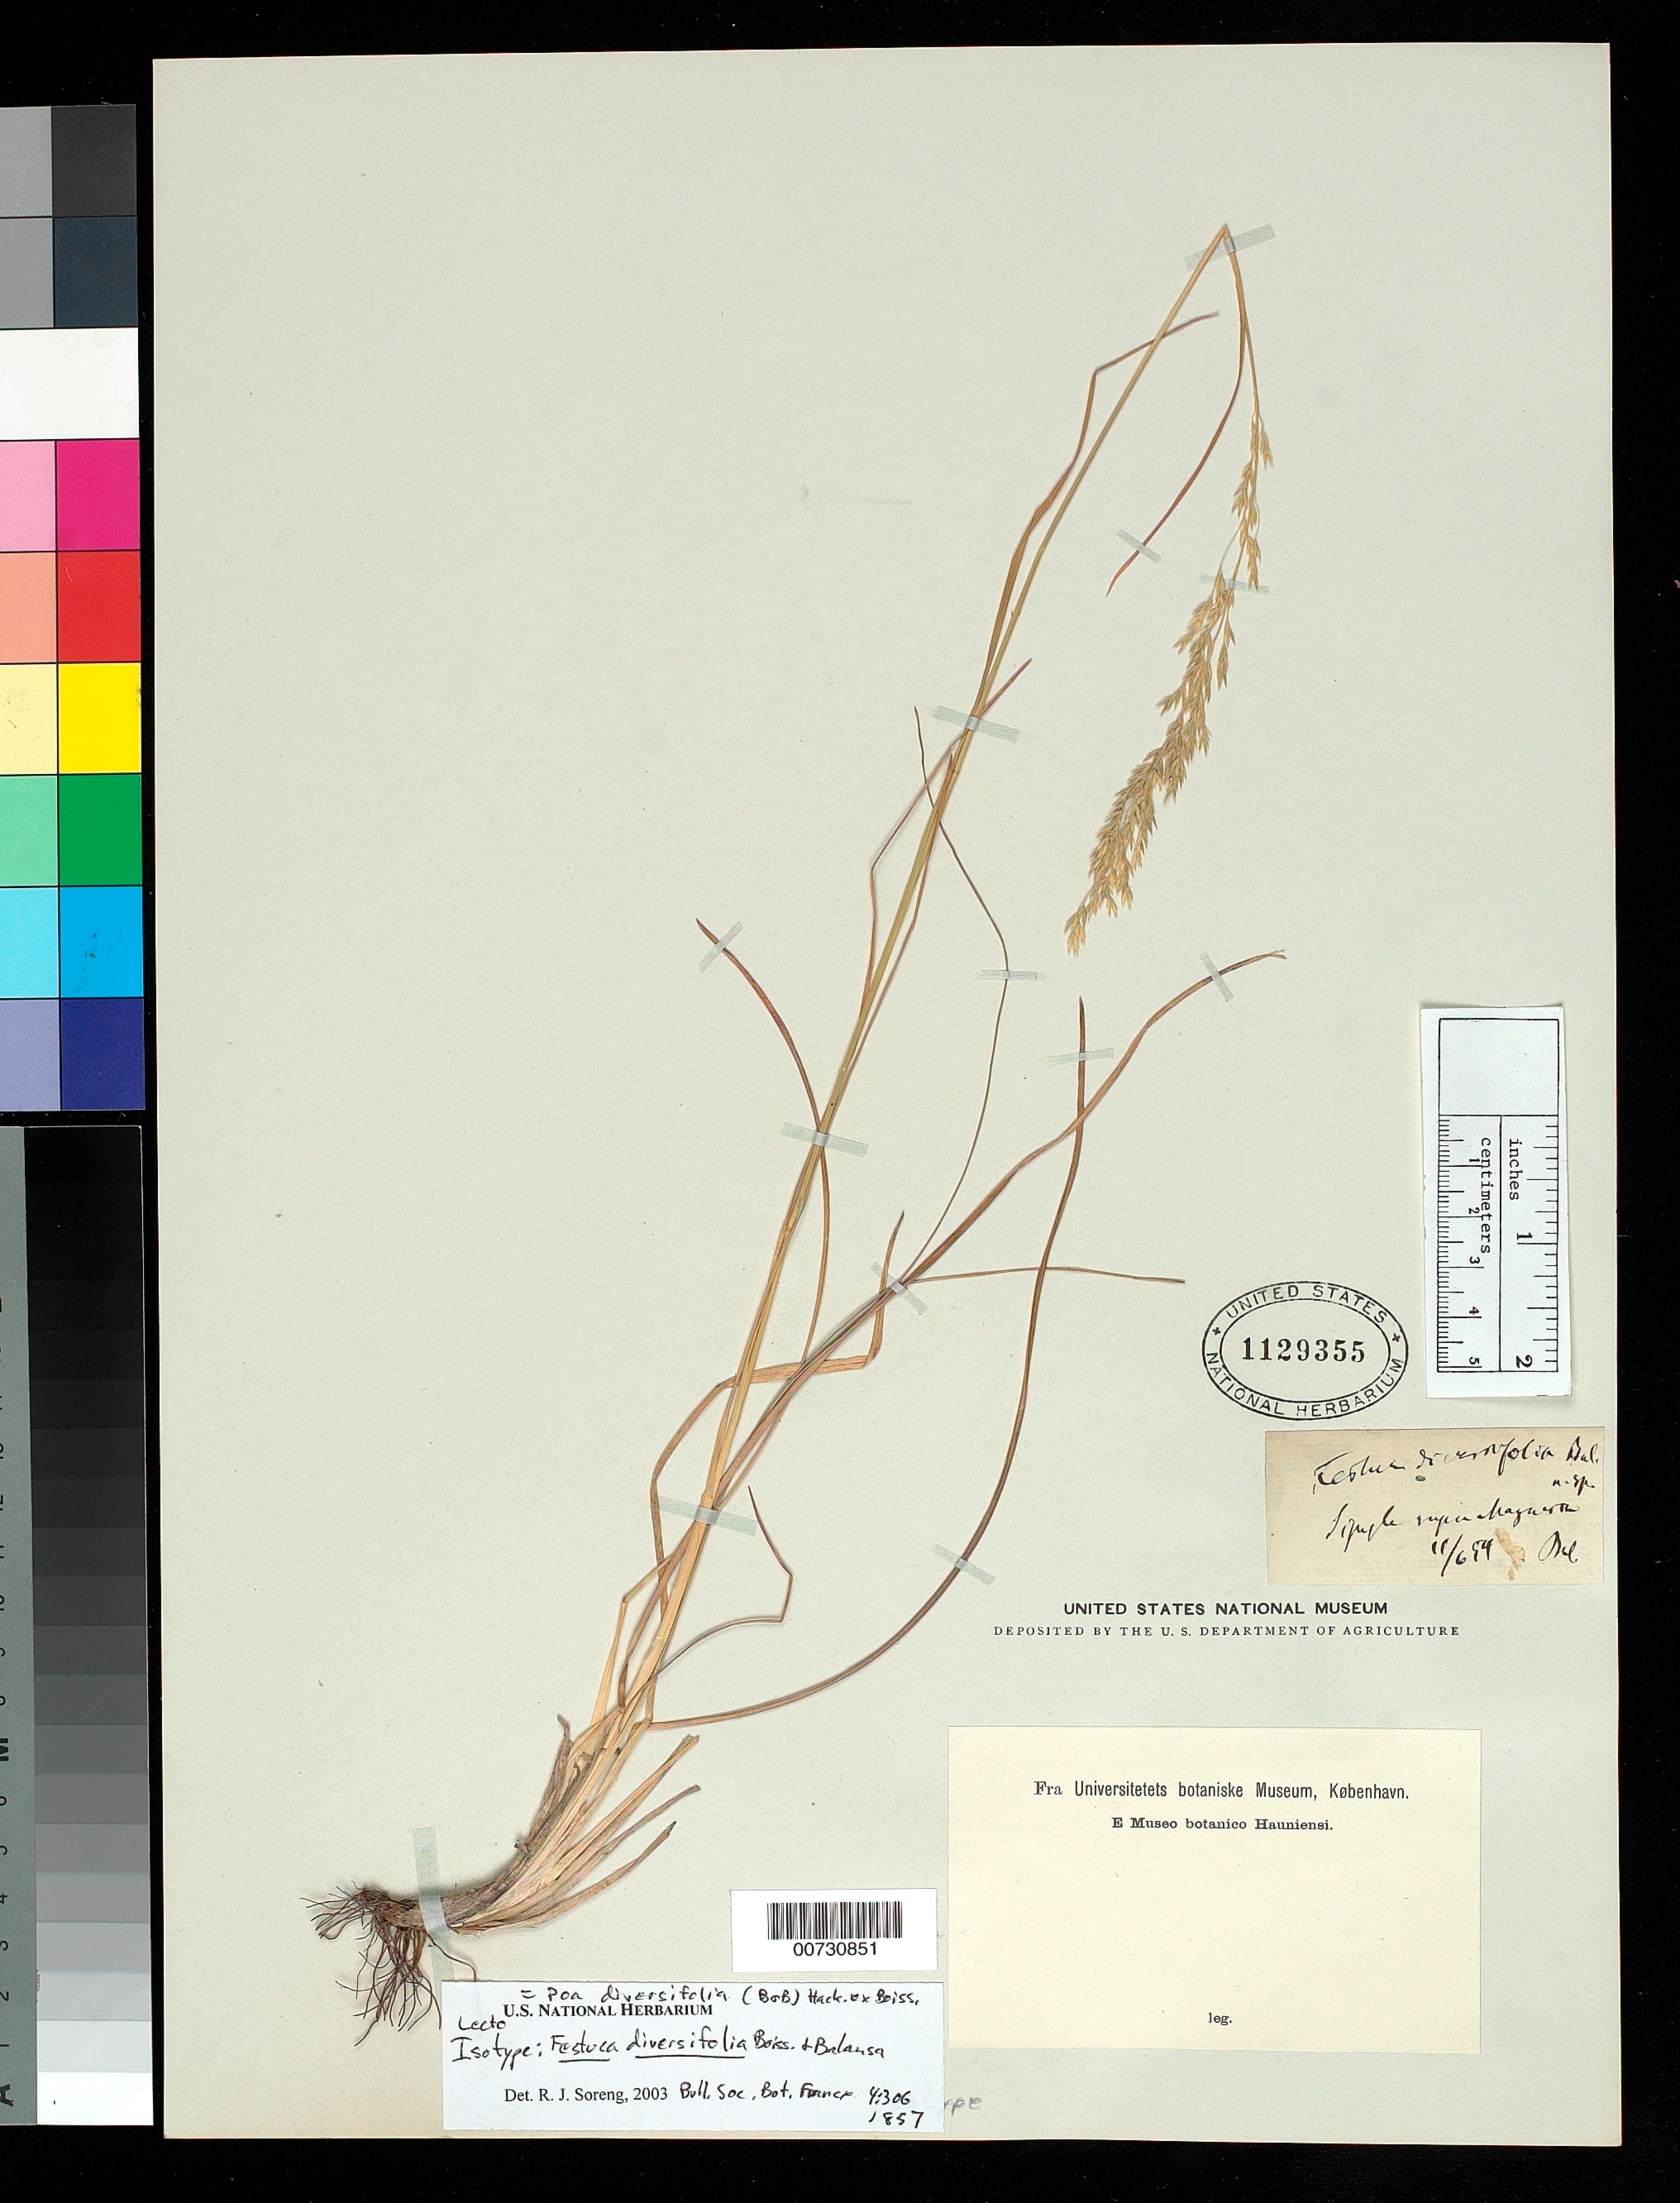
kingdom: Plantae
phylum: Tracheophyta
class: Liliopsida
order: Poales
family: Poaceae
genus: Festuca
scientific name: Festuca diversifolia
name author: Boiss. & Balansa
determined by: Soreng, Robert J., Research Associate (BOT), Smithsonian Institution - National Museum of Natural History (UNITED STATES)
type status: Isolectotype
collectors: B. Balansa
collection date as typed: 11 Jun 1854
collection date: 1854-06-11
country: Turkey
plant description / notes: Lectotype collection is Balansa 136, but this US specimen is s.n.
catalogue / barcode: US 1129355